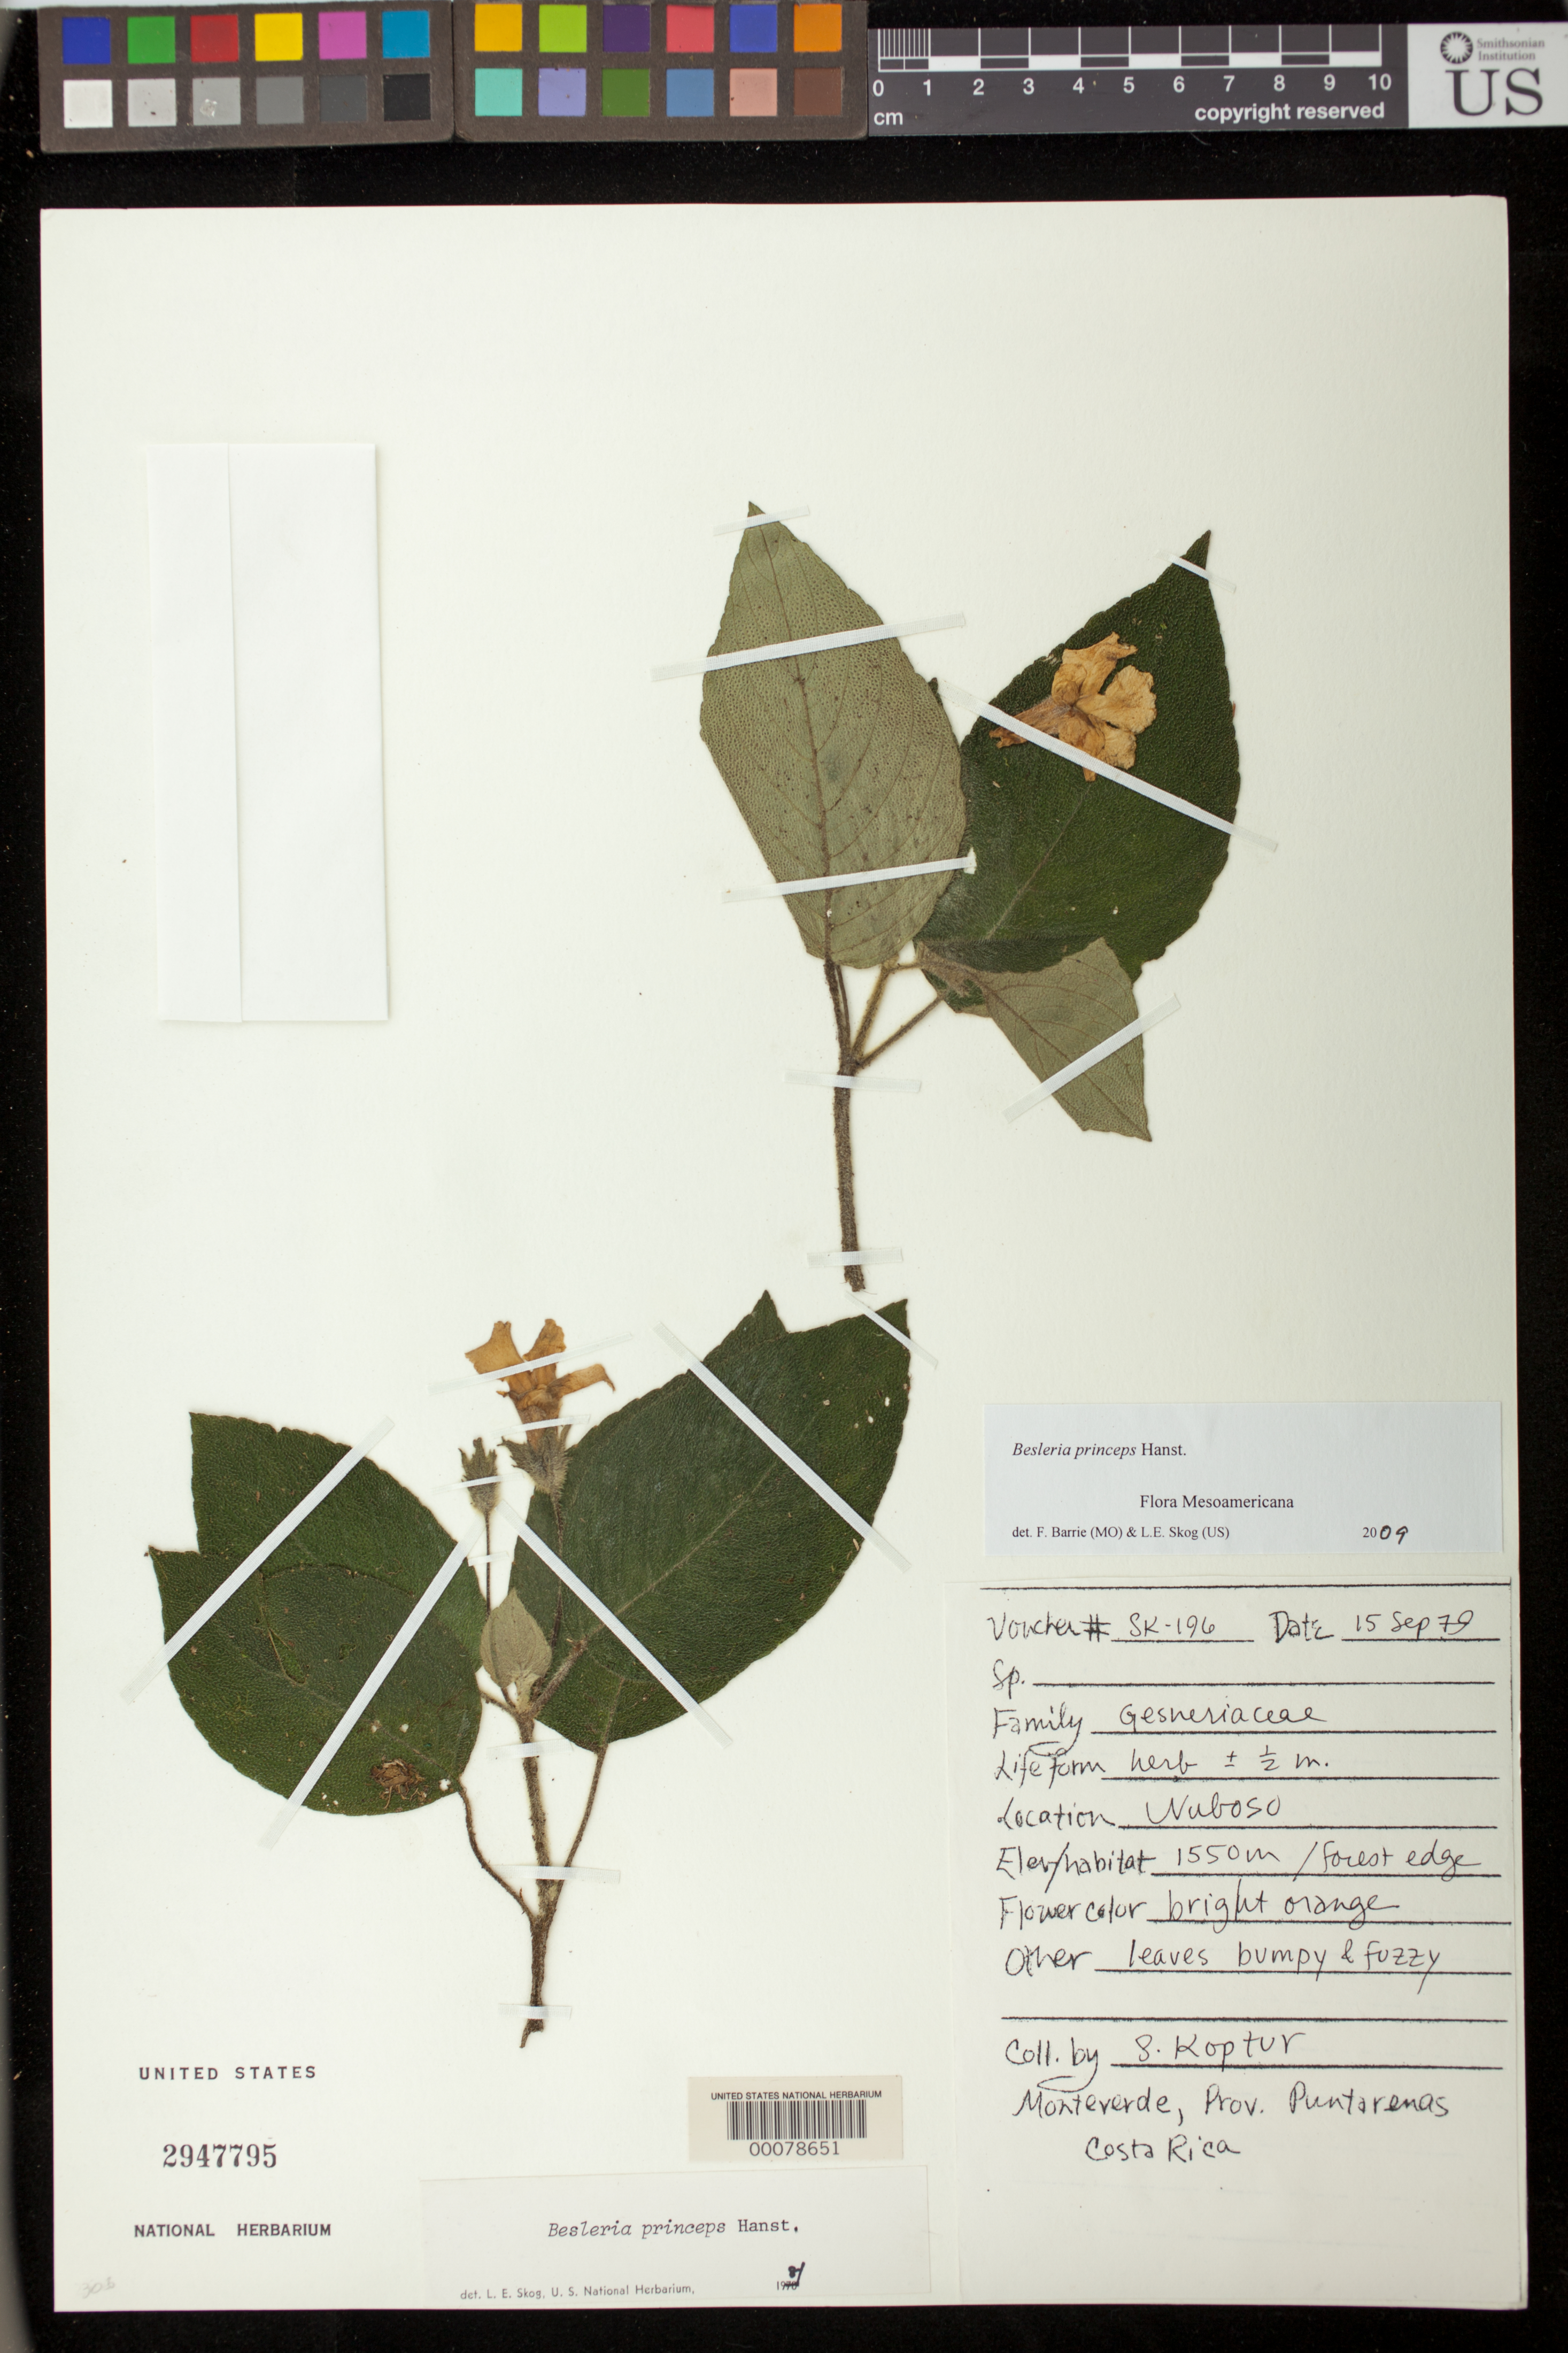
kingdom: Plantae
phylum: Tracheophyta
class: Magnoliopsida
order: Lamiales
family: Gesneriaceae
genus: Besleria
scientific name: Besleria princeps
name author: Hanst.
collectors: S. Koptur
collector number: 196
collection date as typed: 15 Sep 1979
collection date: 1979-09-15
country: Costa Rica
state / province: Puntarenas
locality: Nuboso, Monteverde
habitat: Forest edge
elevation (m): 1550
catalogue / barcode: US 2947795